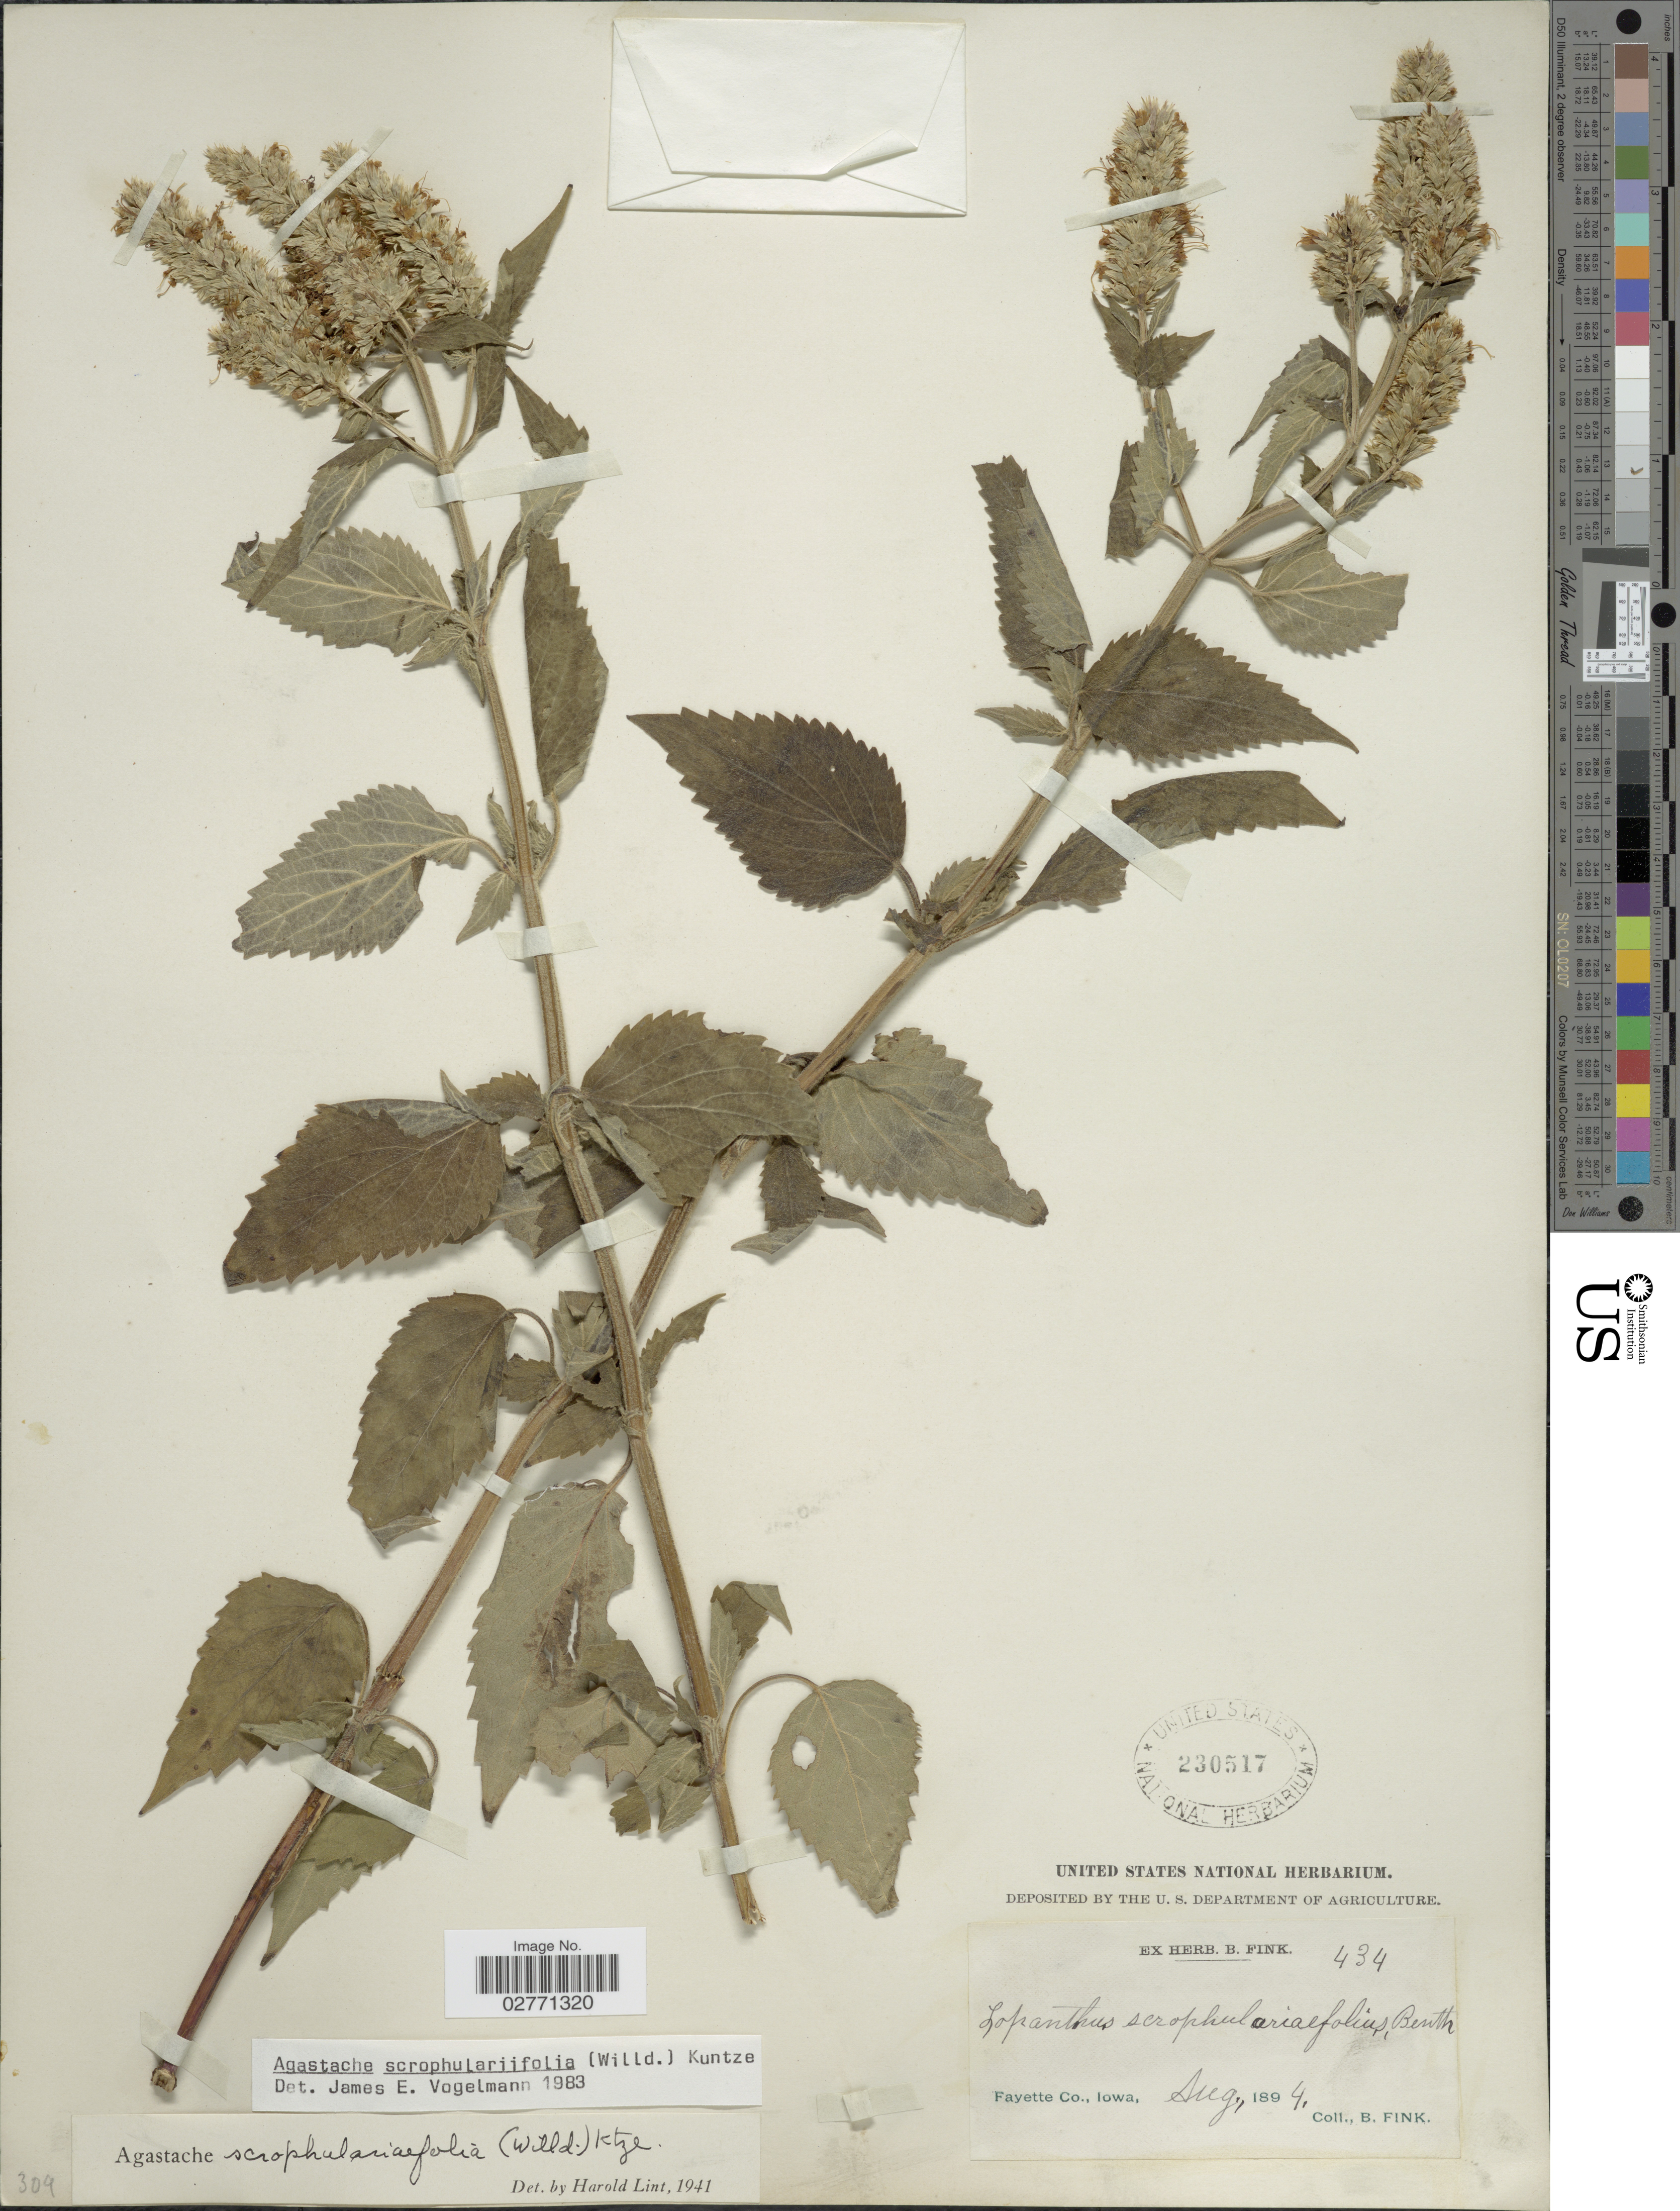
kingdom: Plantae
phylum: Tracheophyta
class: Magnoliopsida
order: Lamiales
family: Lamiaceae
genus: Agastache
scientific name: Agastache scrophulariifolia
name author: (Willd.) Kuntze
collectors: B. Fink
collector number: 434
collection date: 1894-08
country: United States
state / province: Iowa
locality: Fayette Co.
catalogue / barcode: US 230517